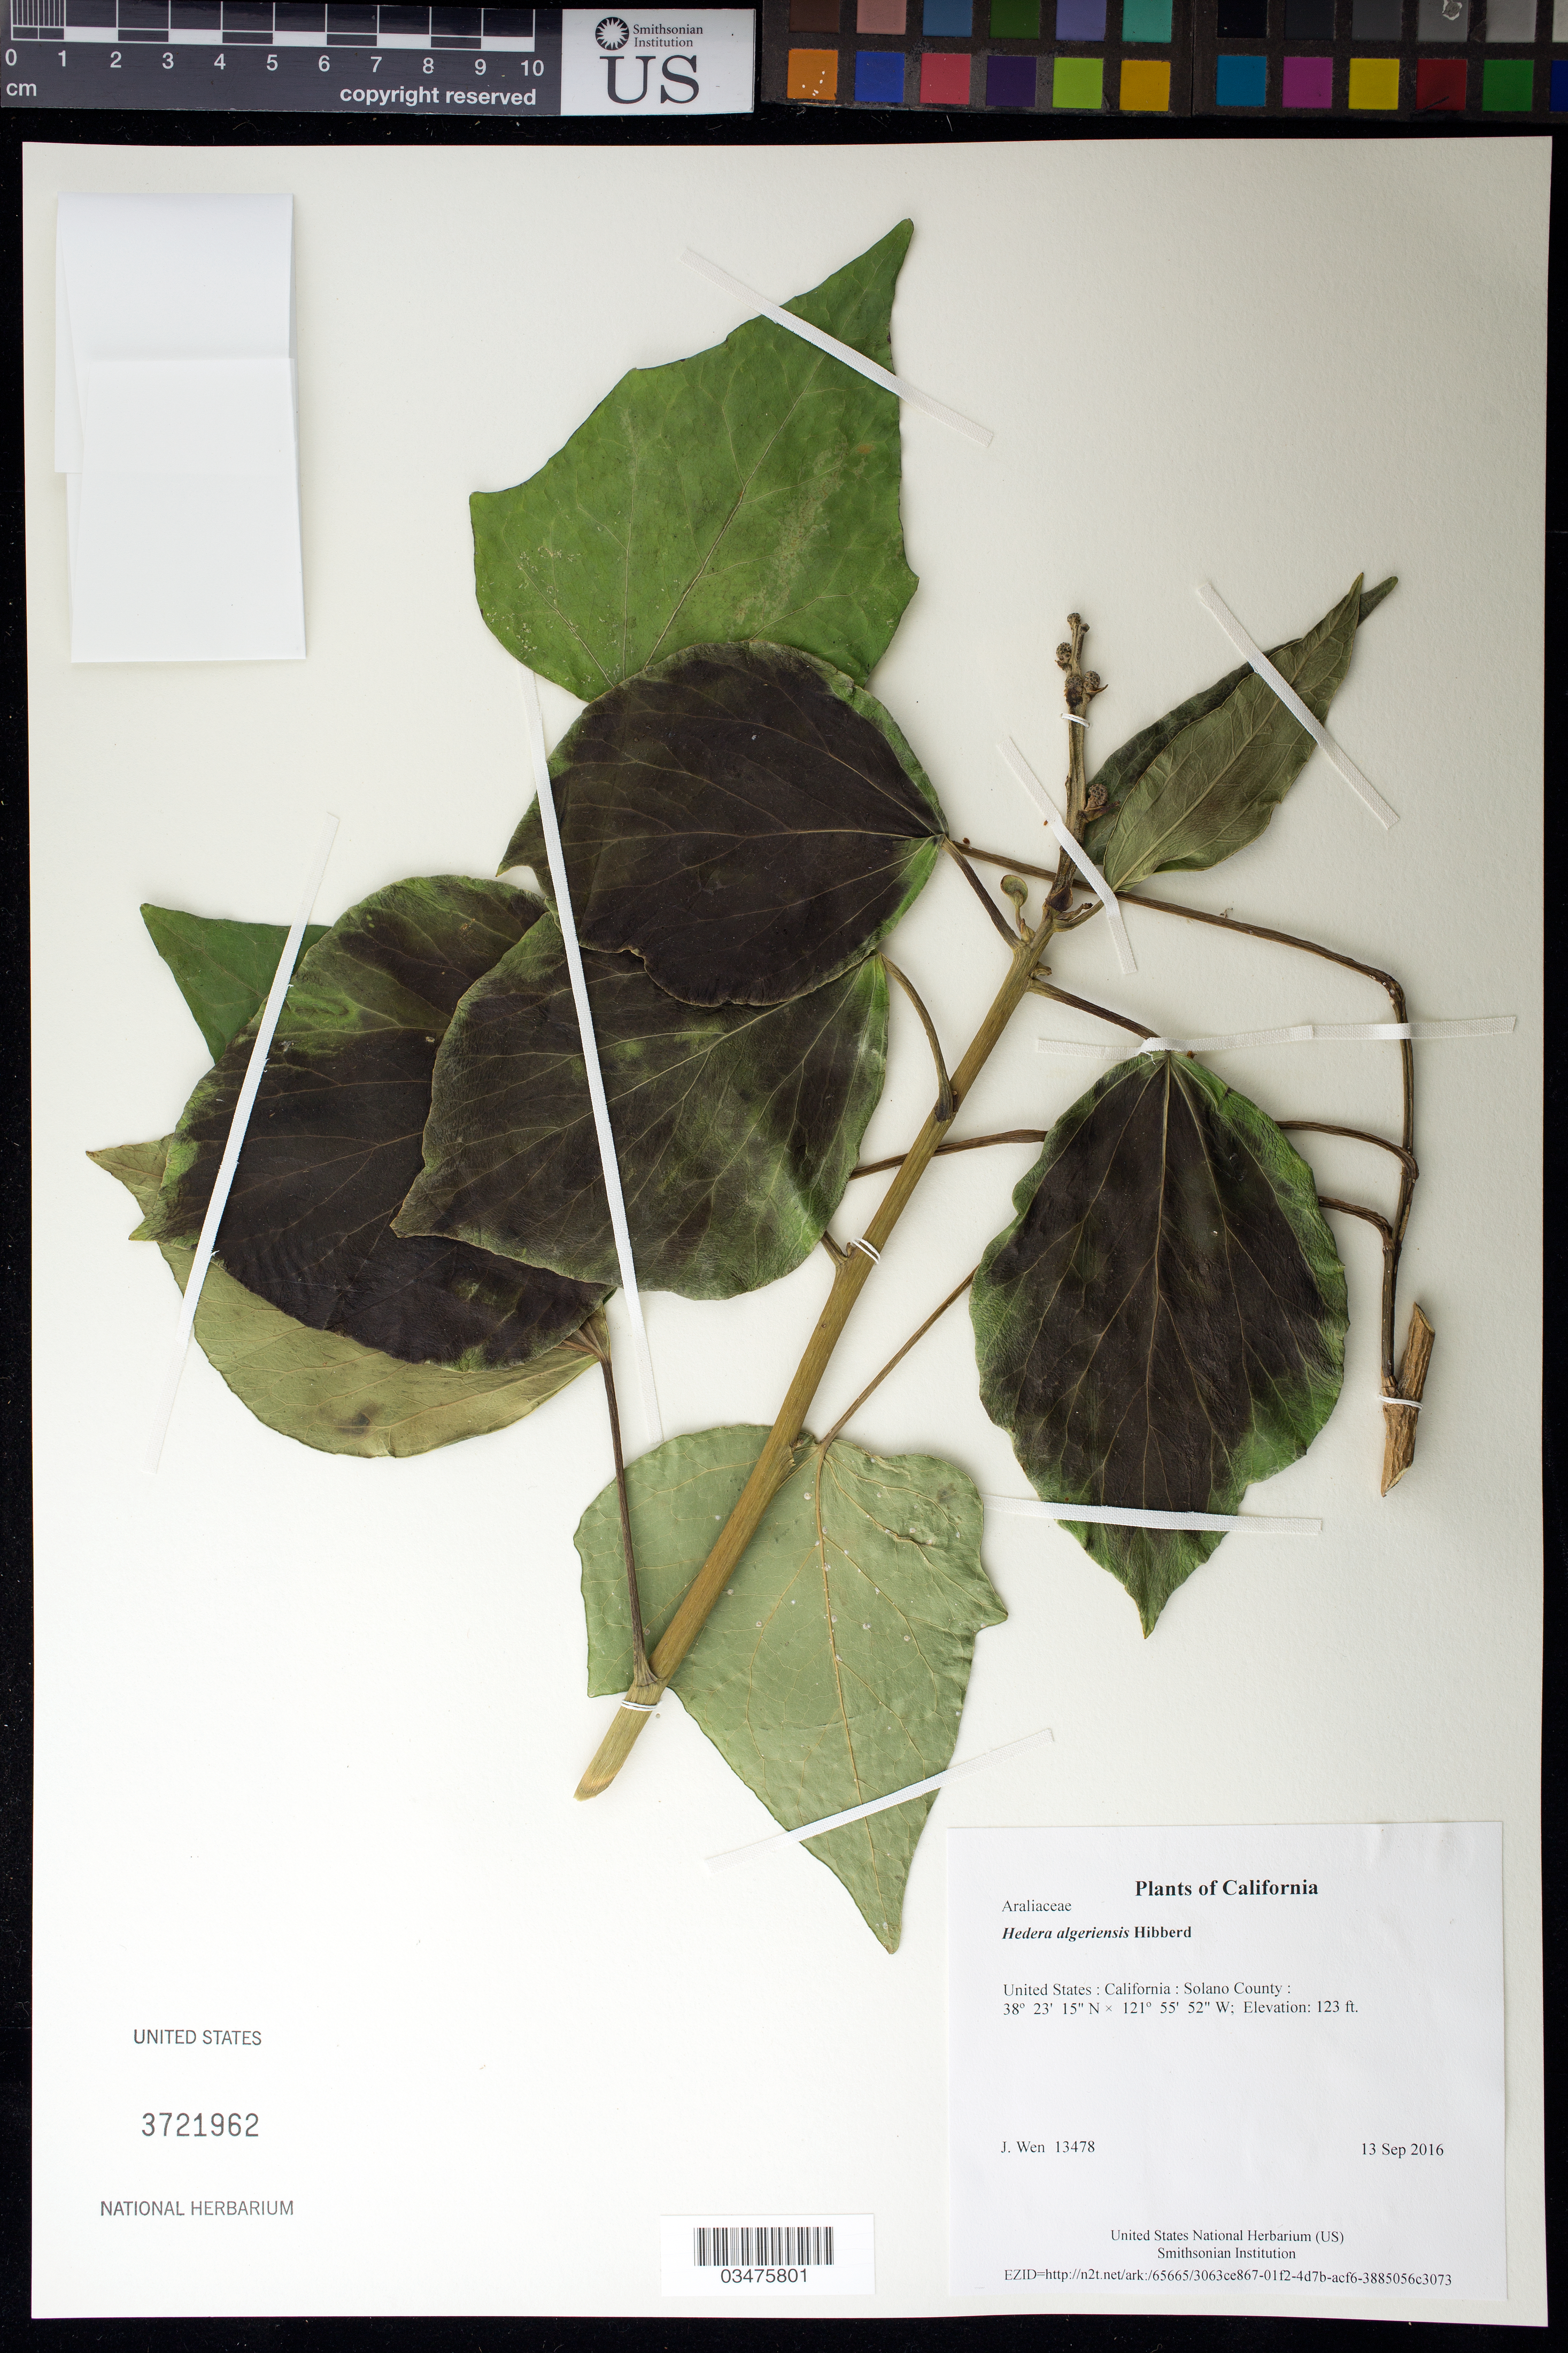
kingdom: Plantae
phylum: Tracheophyta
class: Magnoliopsida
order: Apiales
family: Araliaceae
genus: Hedera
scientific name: Hedera algeriensis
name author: Hibberd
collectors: J. Wen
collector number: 13478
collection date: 2016-09-13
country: United States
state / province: California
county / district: Solano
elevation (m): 37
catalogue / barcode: US 3721962